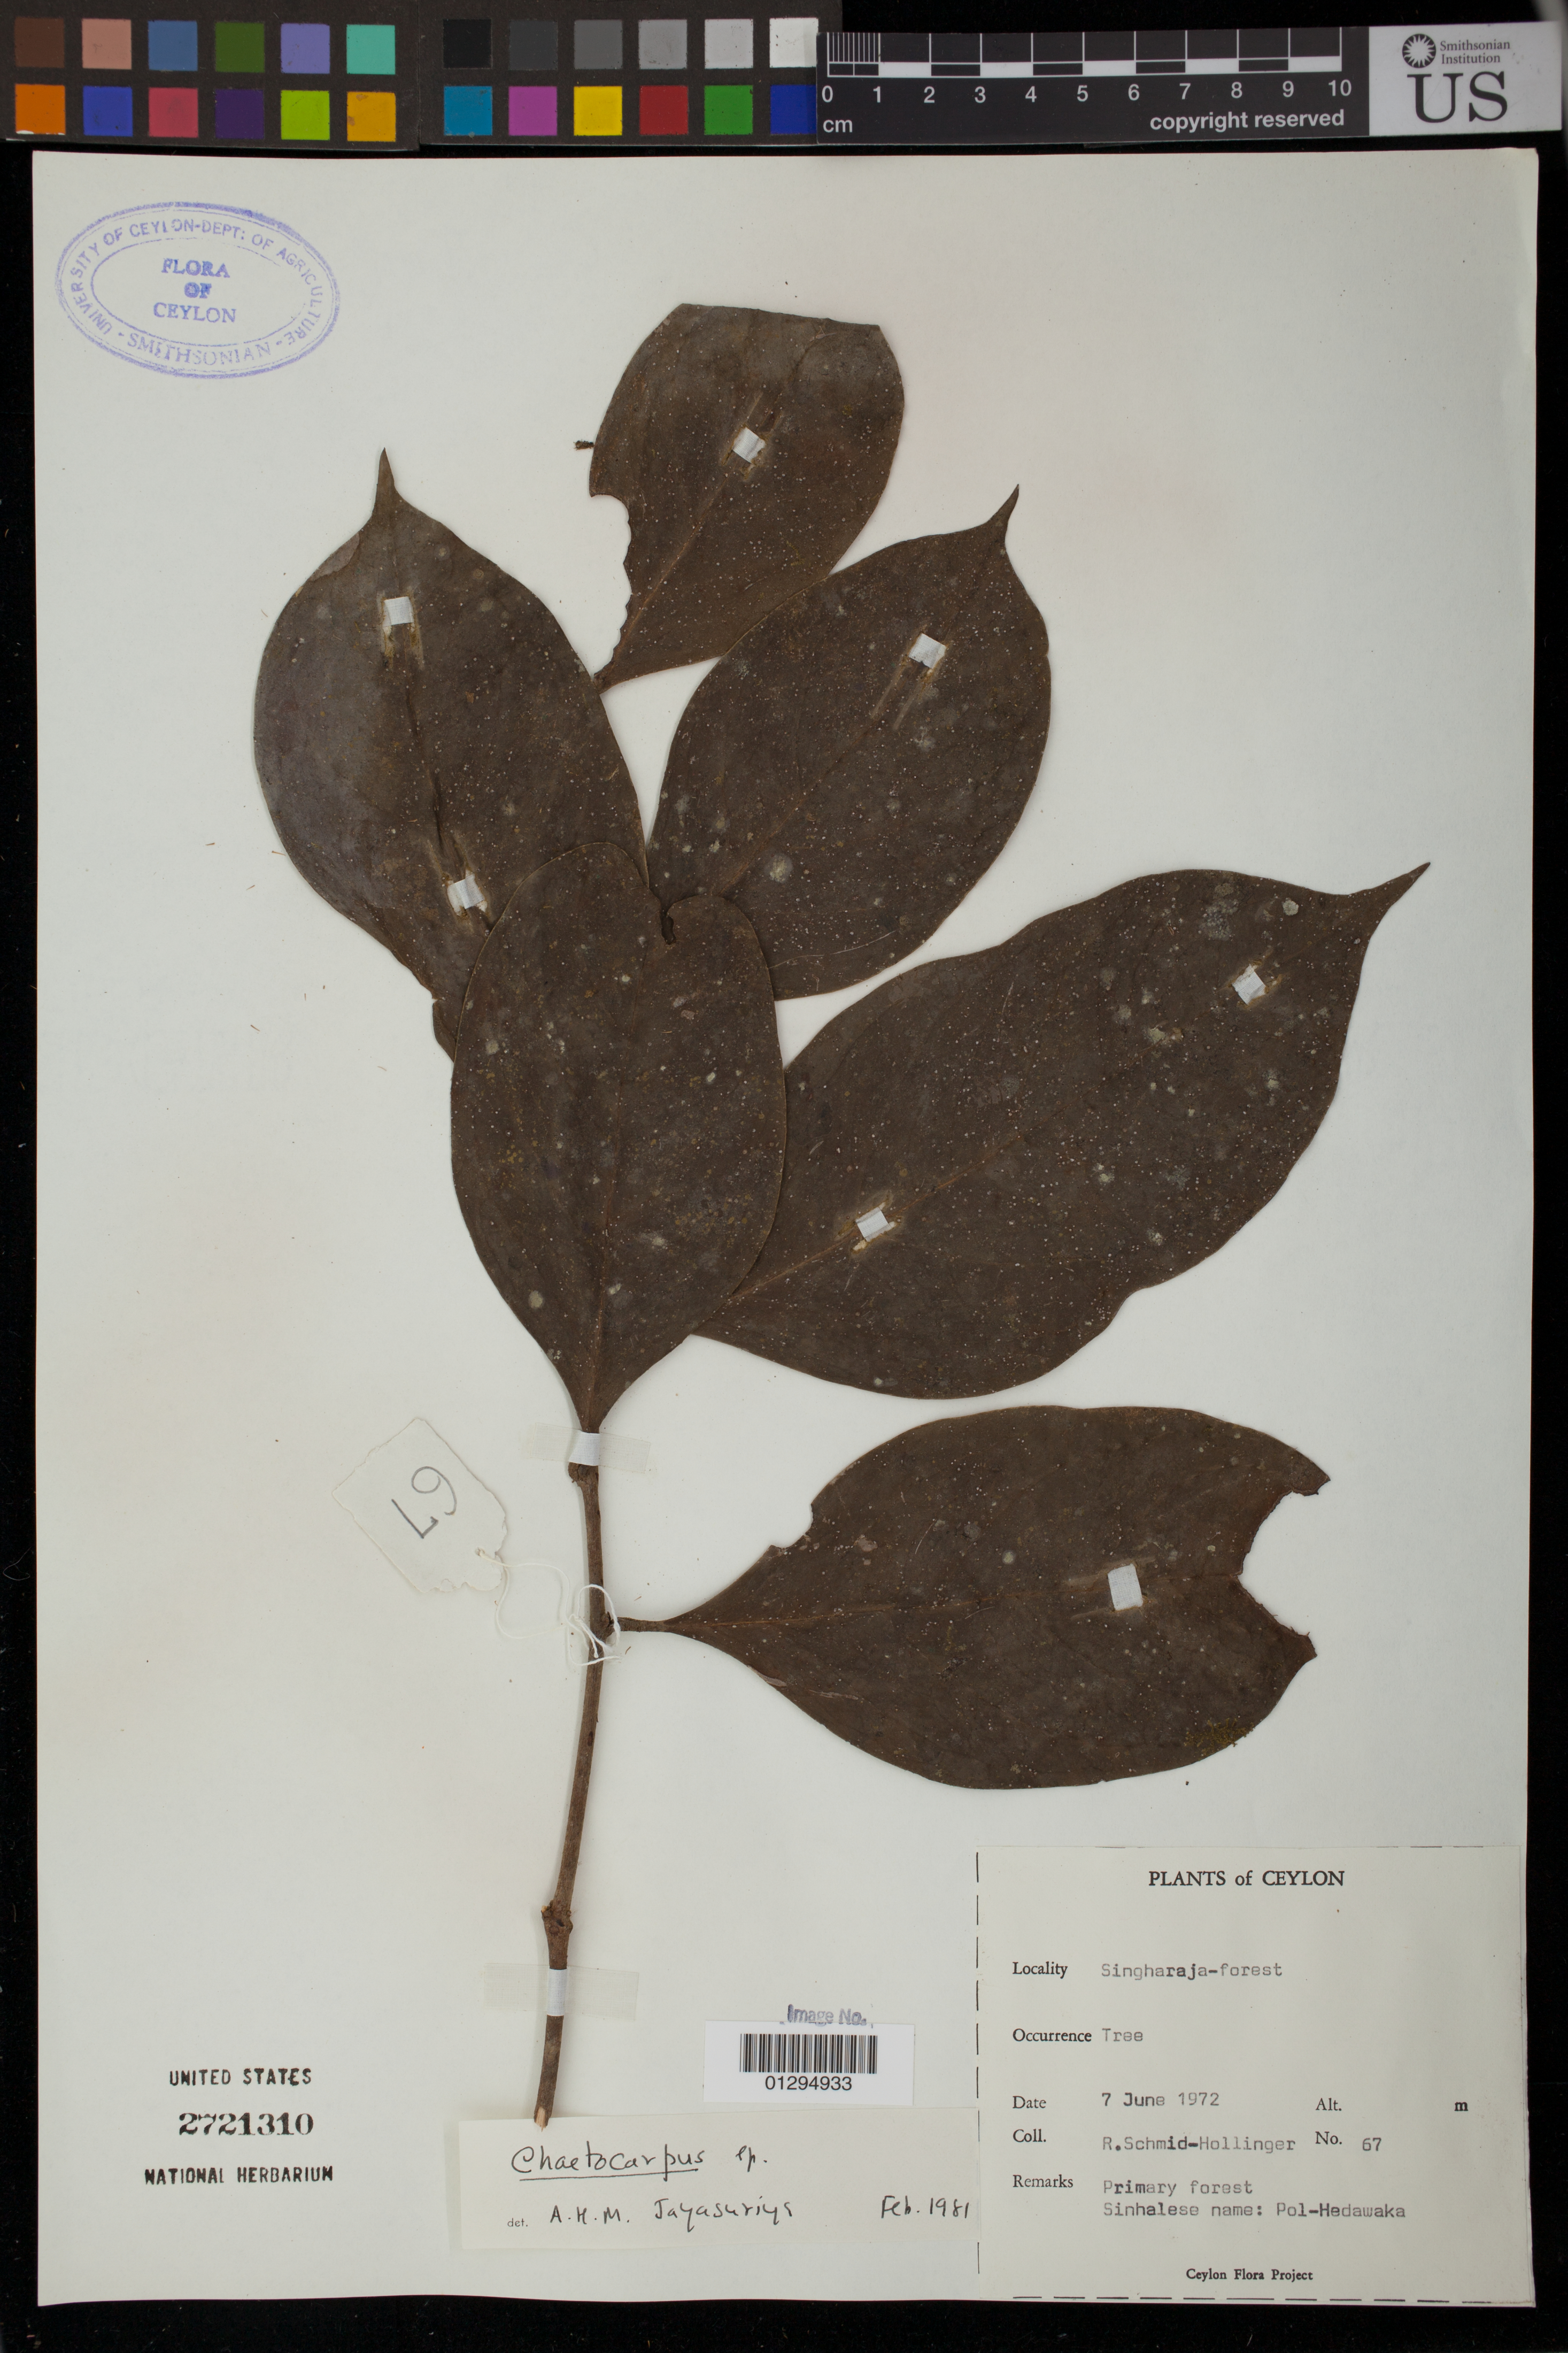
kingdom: Plantae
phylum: Tracheophyta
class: Magnoliopsida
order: Malpighiales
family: Peraceae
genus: Chaetocarpus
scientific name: Chaetocarpus sp.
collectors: R. Schmid-Hollinger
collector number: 67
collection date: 1972-06-07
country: Sri Lanka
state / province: Southern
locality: Sinharaja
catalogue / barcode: US 2721310